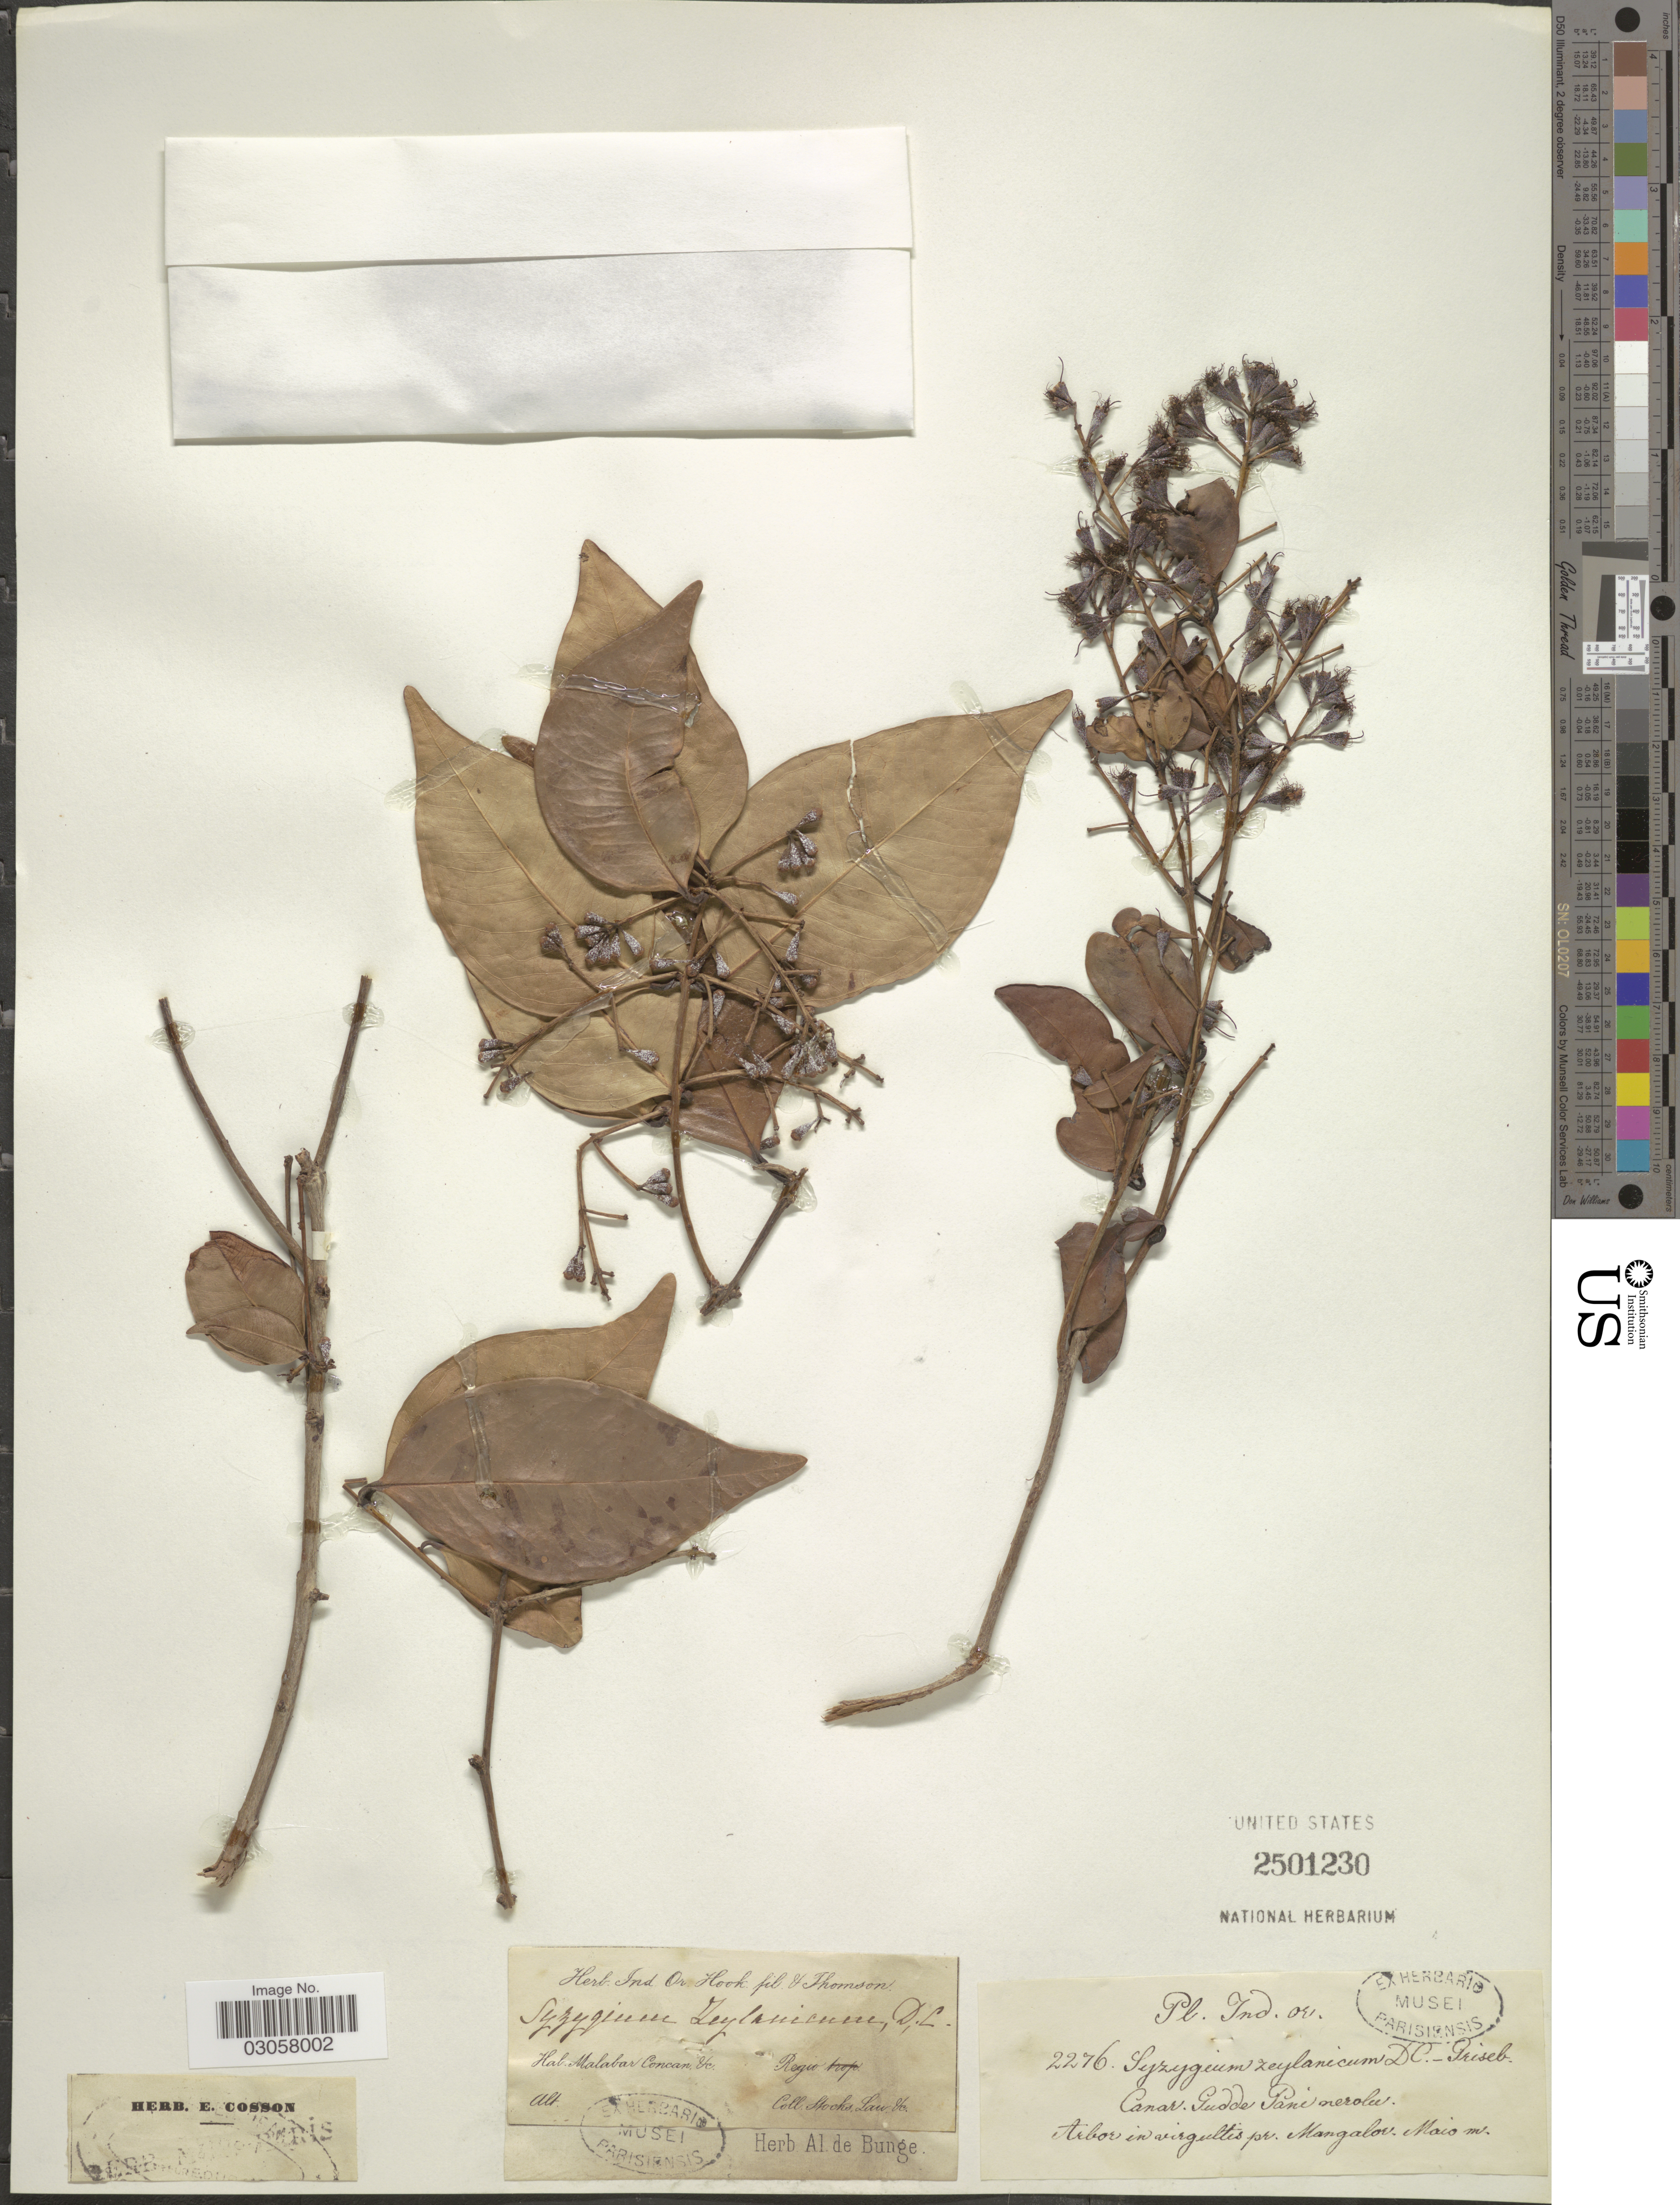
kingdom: Plantae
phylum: Tracheophyta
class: Magnoliopsida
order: Myrtales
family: Myrtaceae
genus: Syzygium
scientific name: Syzygium zeylanicum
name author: (L.) DC.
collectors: J. Stocks & J. Law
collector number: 2276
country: India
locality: Malabar Concan &c. Canar. Gudde Pani nerolu [unsure placement]. Pr. Mangalor.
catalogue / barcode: US 2501230